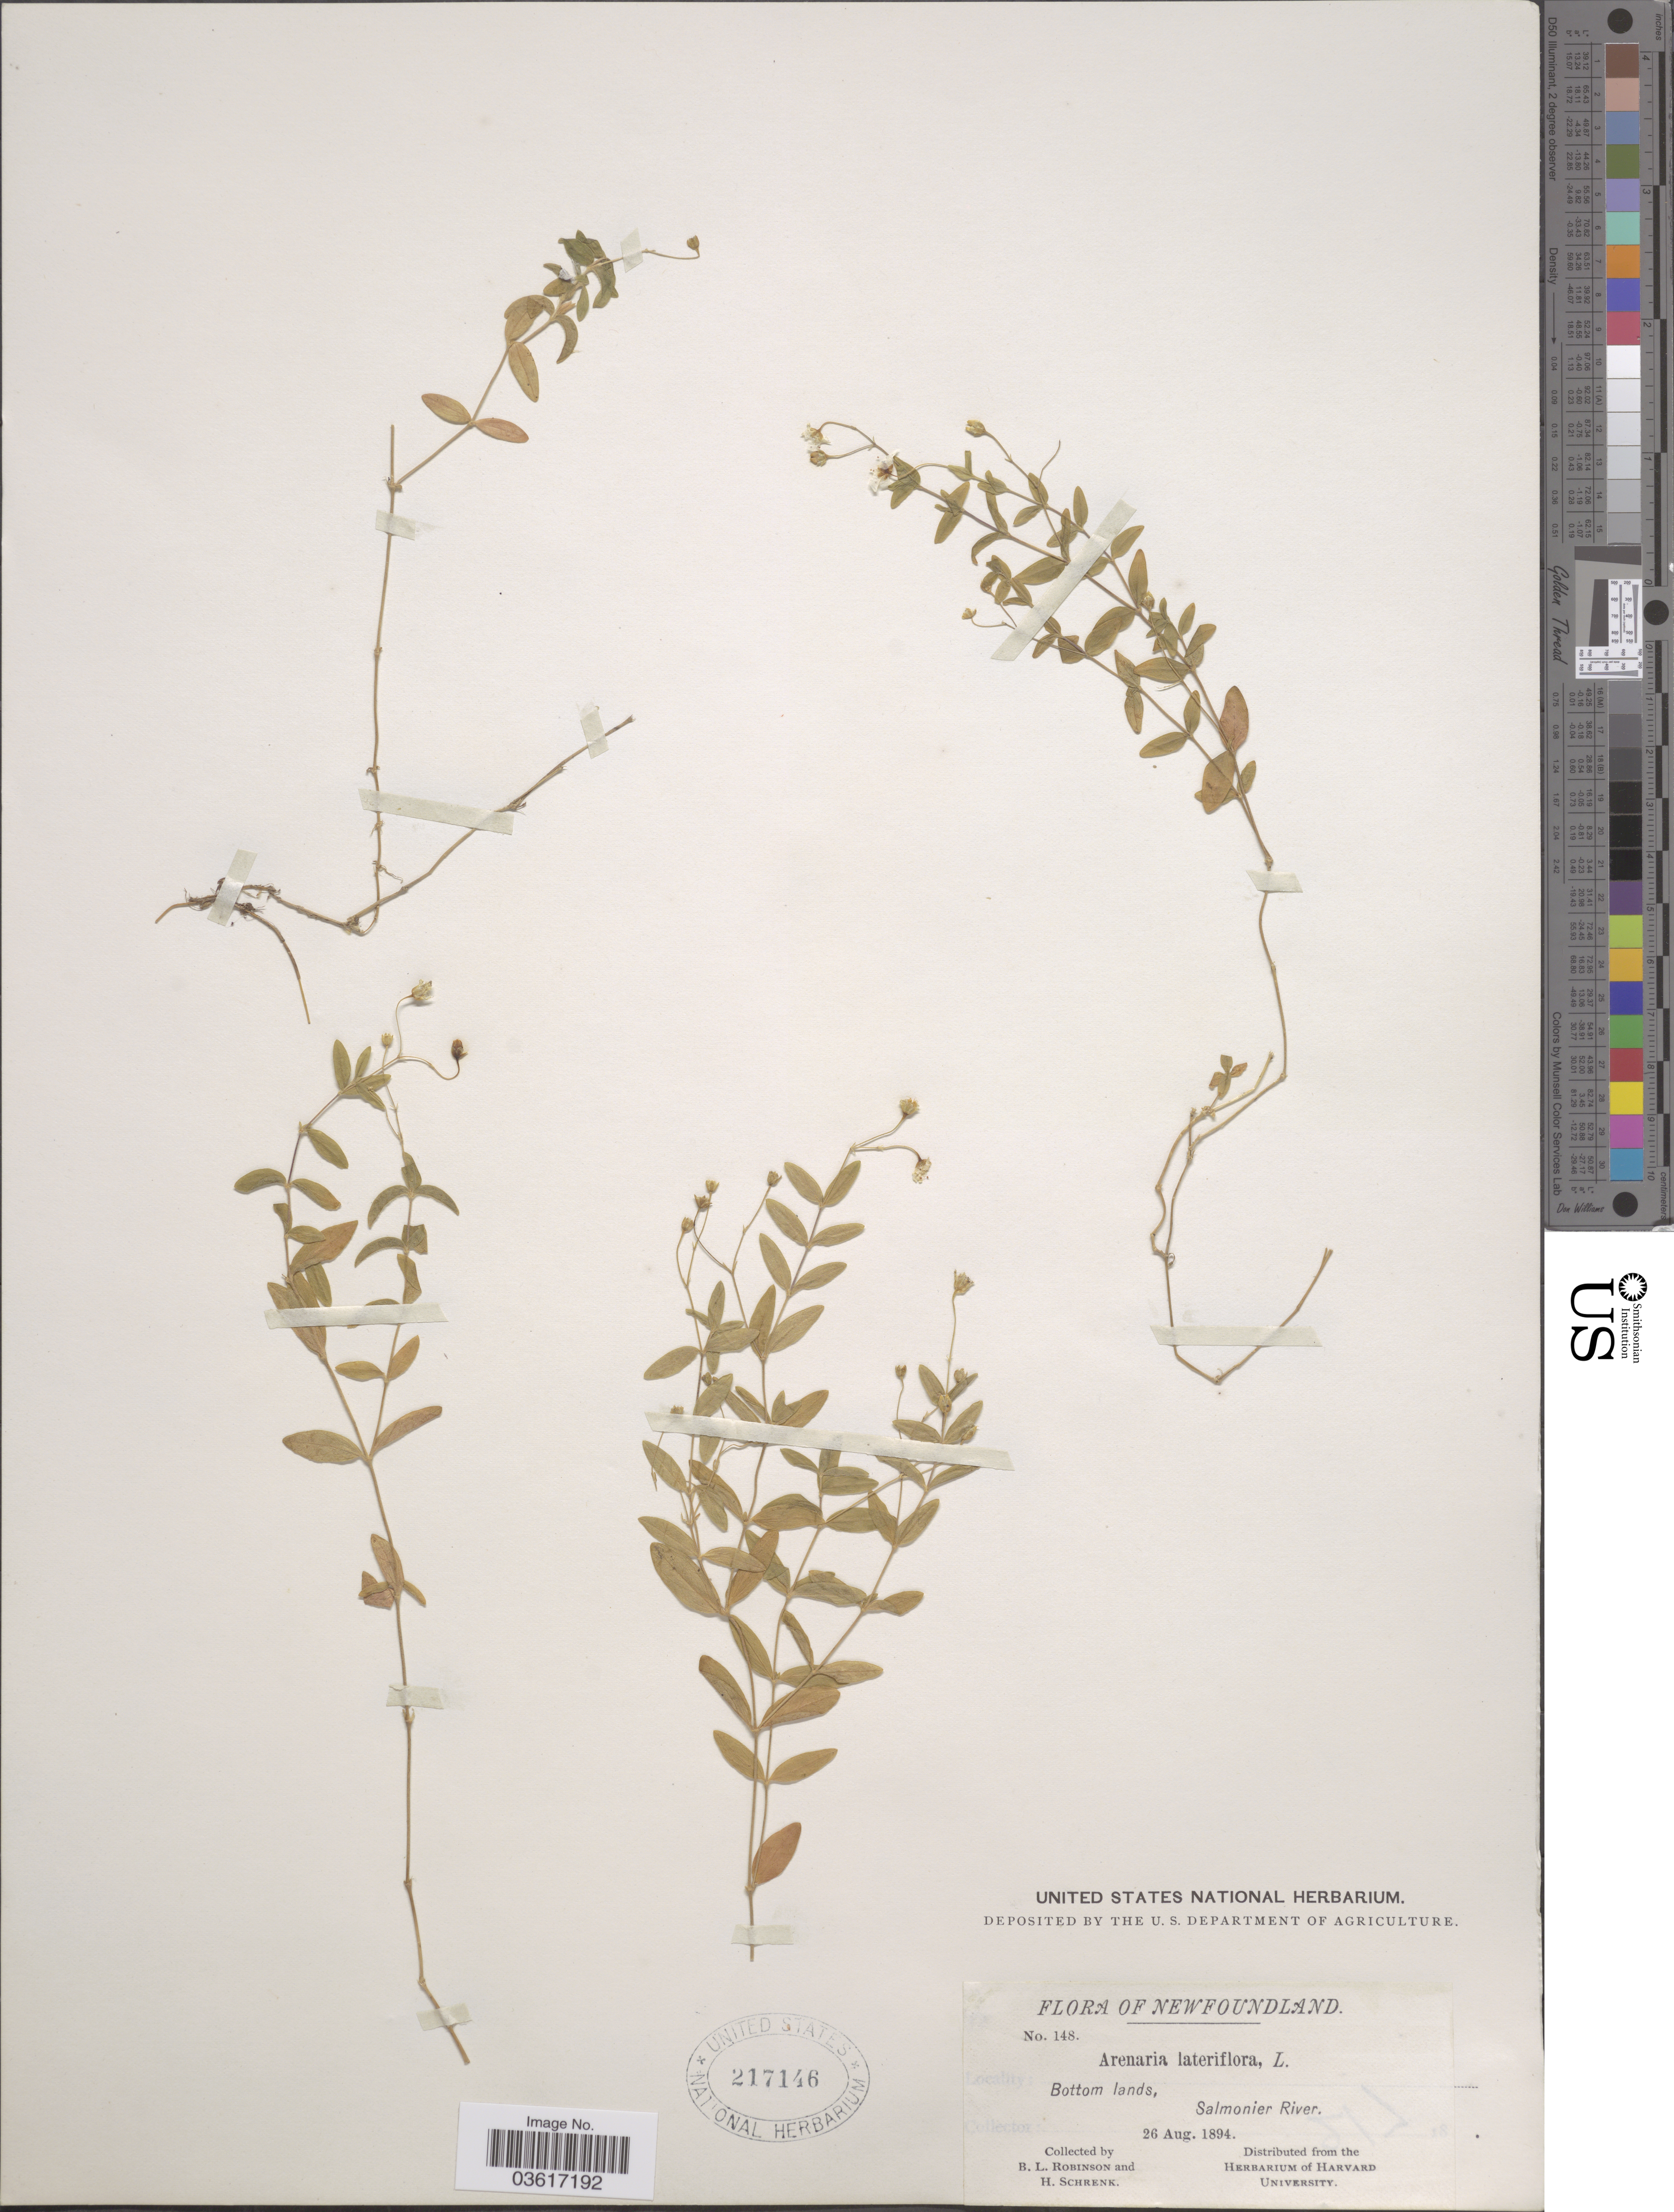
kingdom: Plantae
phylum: Tracheophyta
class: Magnoliopsida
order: Caryophyllales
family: Caryophyllaceae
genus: Moehringia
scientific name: Moehringia lateriflora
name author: (L.) Fenzl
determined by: Strong, Mark T., (BOT), Smithsonian Institution - National Museum of Natural History (UNITED STATES)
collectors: B. L. Robinson & H. Schrenk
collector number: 148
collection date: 1894-08-26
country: Canada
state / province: Newfoundland and Labrador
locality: Salmonier River.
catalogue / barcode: US 217146